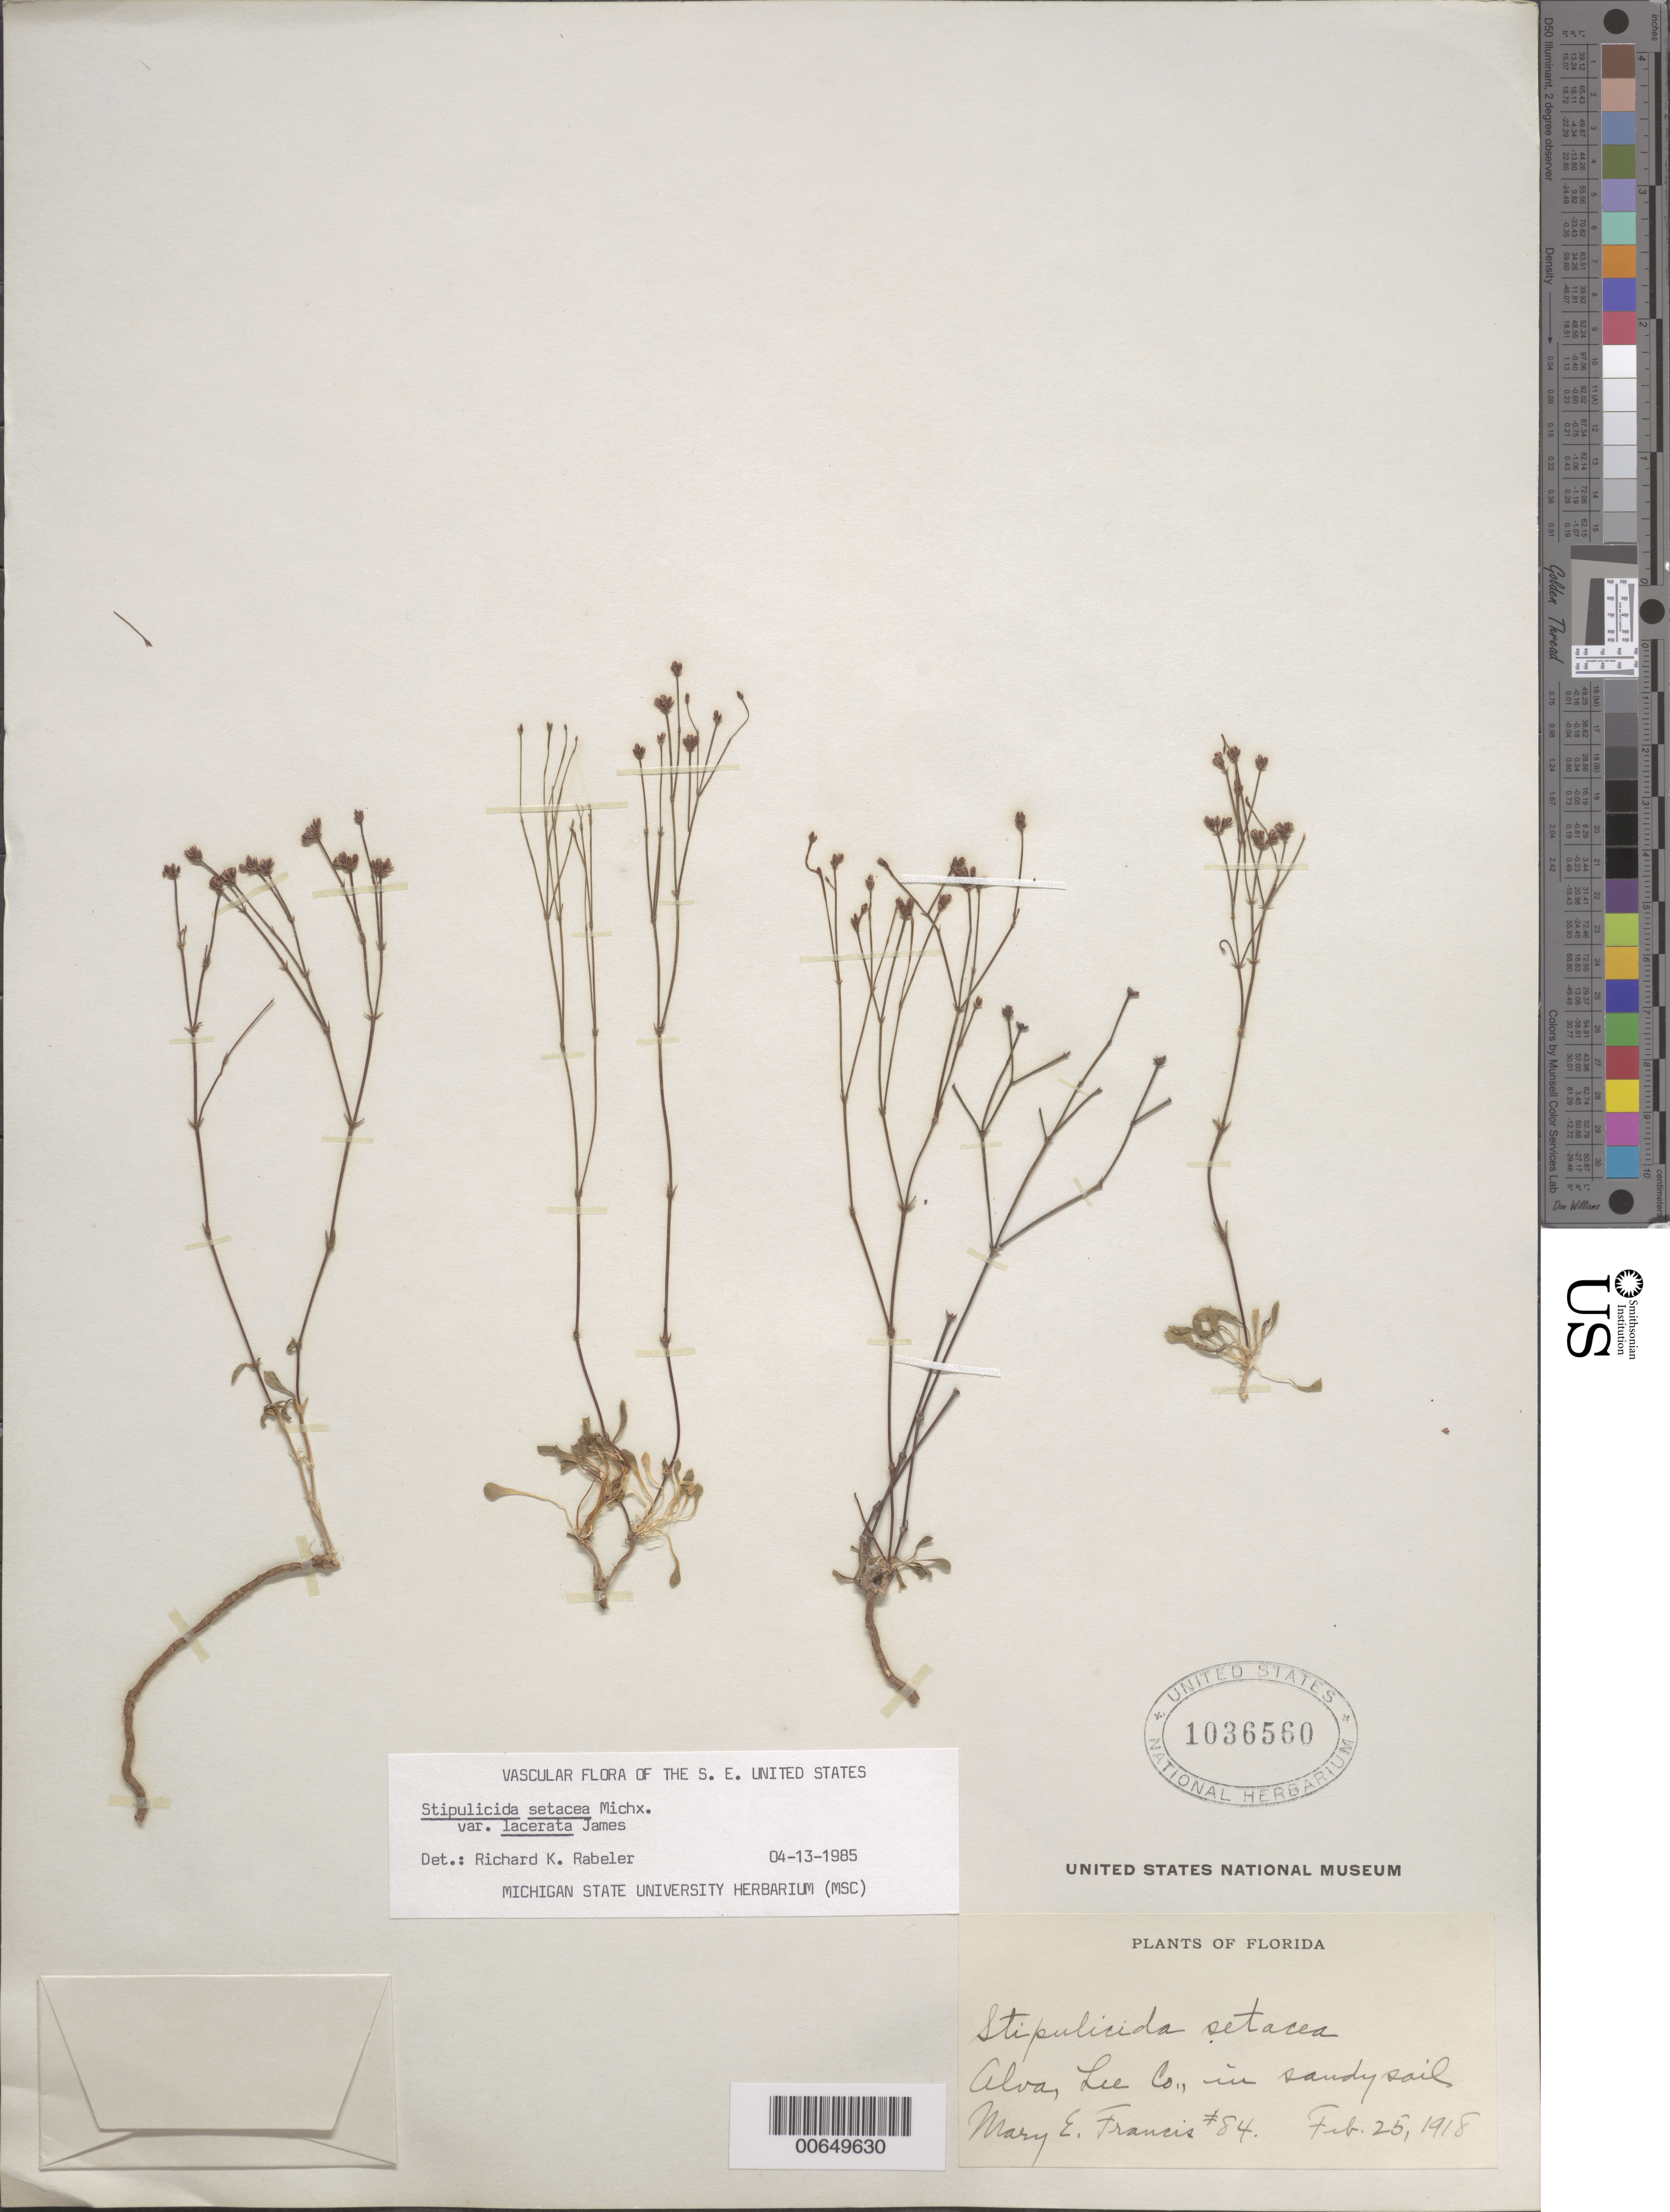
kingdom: Plantae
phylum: Tracheophyta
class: Magnoliopsida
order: Caryophyllales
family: Caryophyllaceae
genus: Stipulicida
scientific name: Stipulicida setacea var. lacerata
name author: C. W. James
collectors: M. E. Francis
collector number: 84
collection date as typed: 25 Feb 1918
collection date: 1918-02-25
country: United States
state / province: Florida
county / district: Lee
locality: Alva.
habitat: In sandy soil.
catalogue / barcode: US 1036560